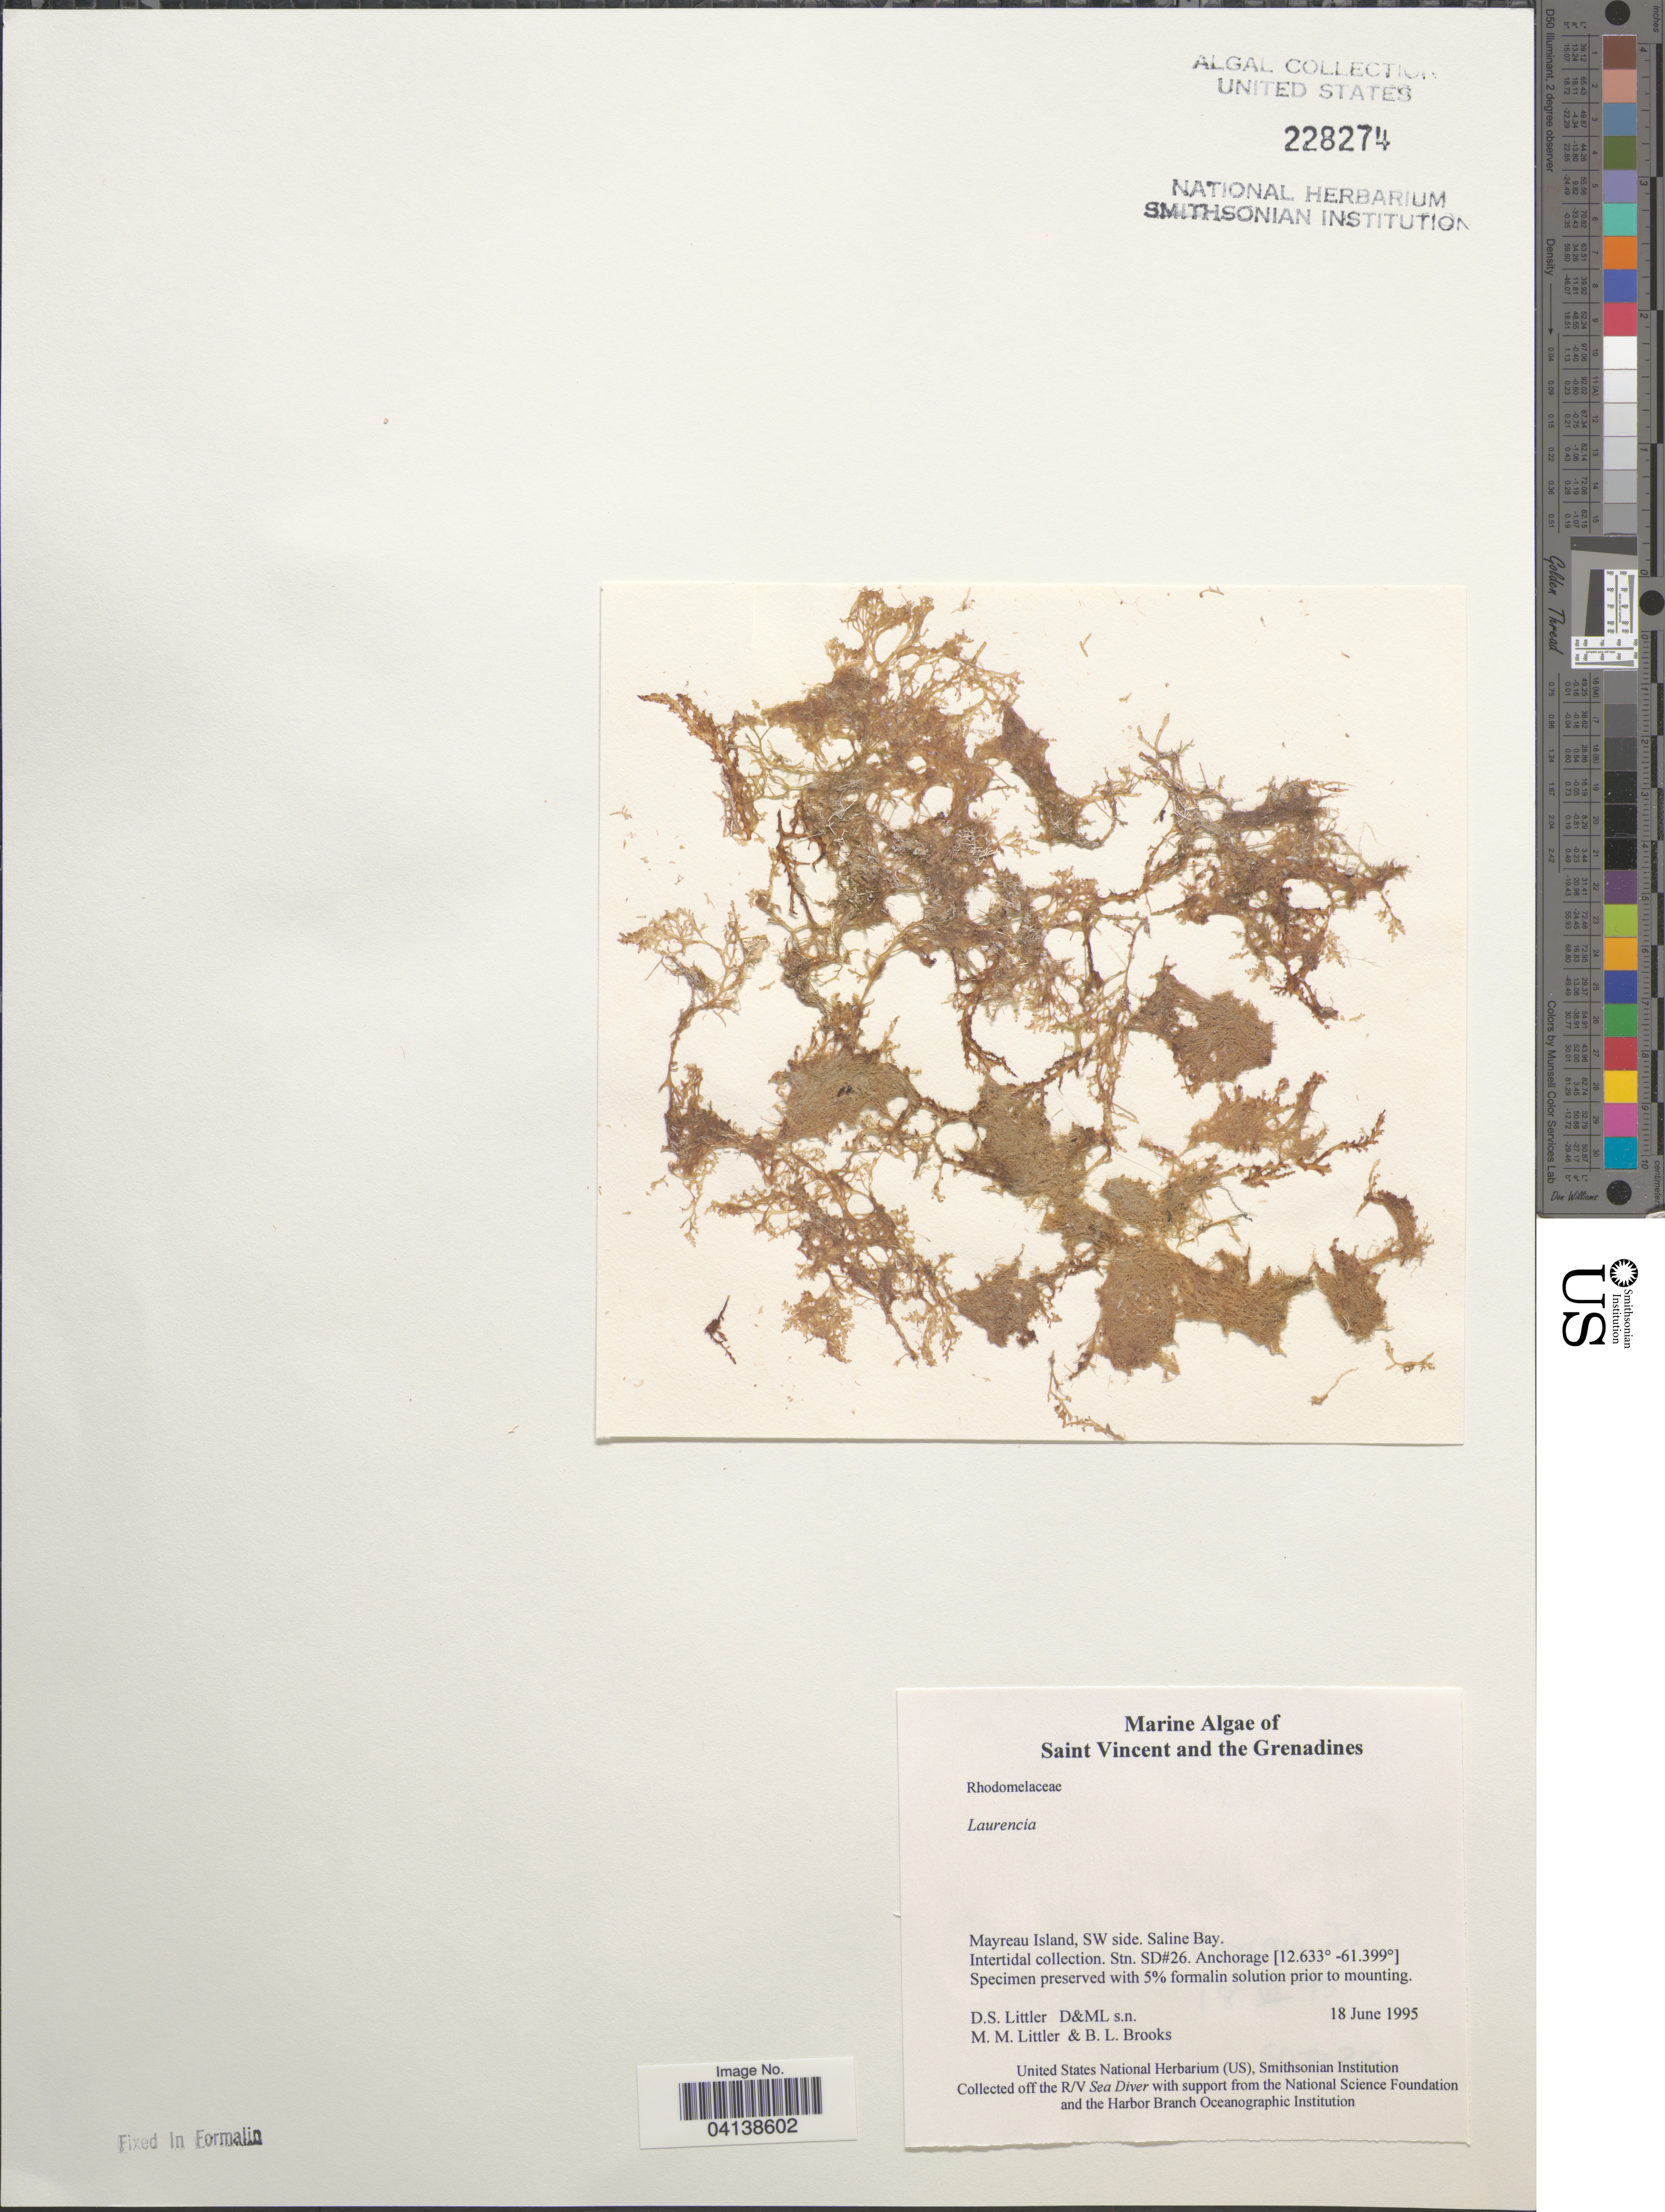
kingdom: Plantae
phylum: Rhodophyta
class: Florideophyceae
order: Ceramiales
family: Rhodomelaceae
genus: Laurencia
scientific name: Laurencia sp.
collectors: D. S. Littler & B. Brooks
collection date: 1995-06-18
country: St. Vincent - Grenadines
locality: Saint Vincent and the Grenadines. Mayreau Island, SW side. Saline Bay. Stn. SD#26.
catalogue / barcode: US 228274